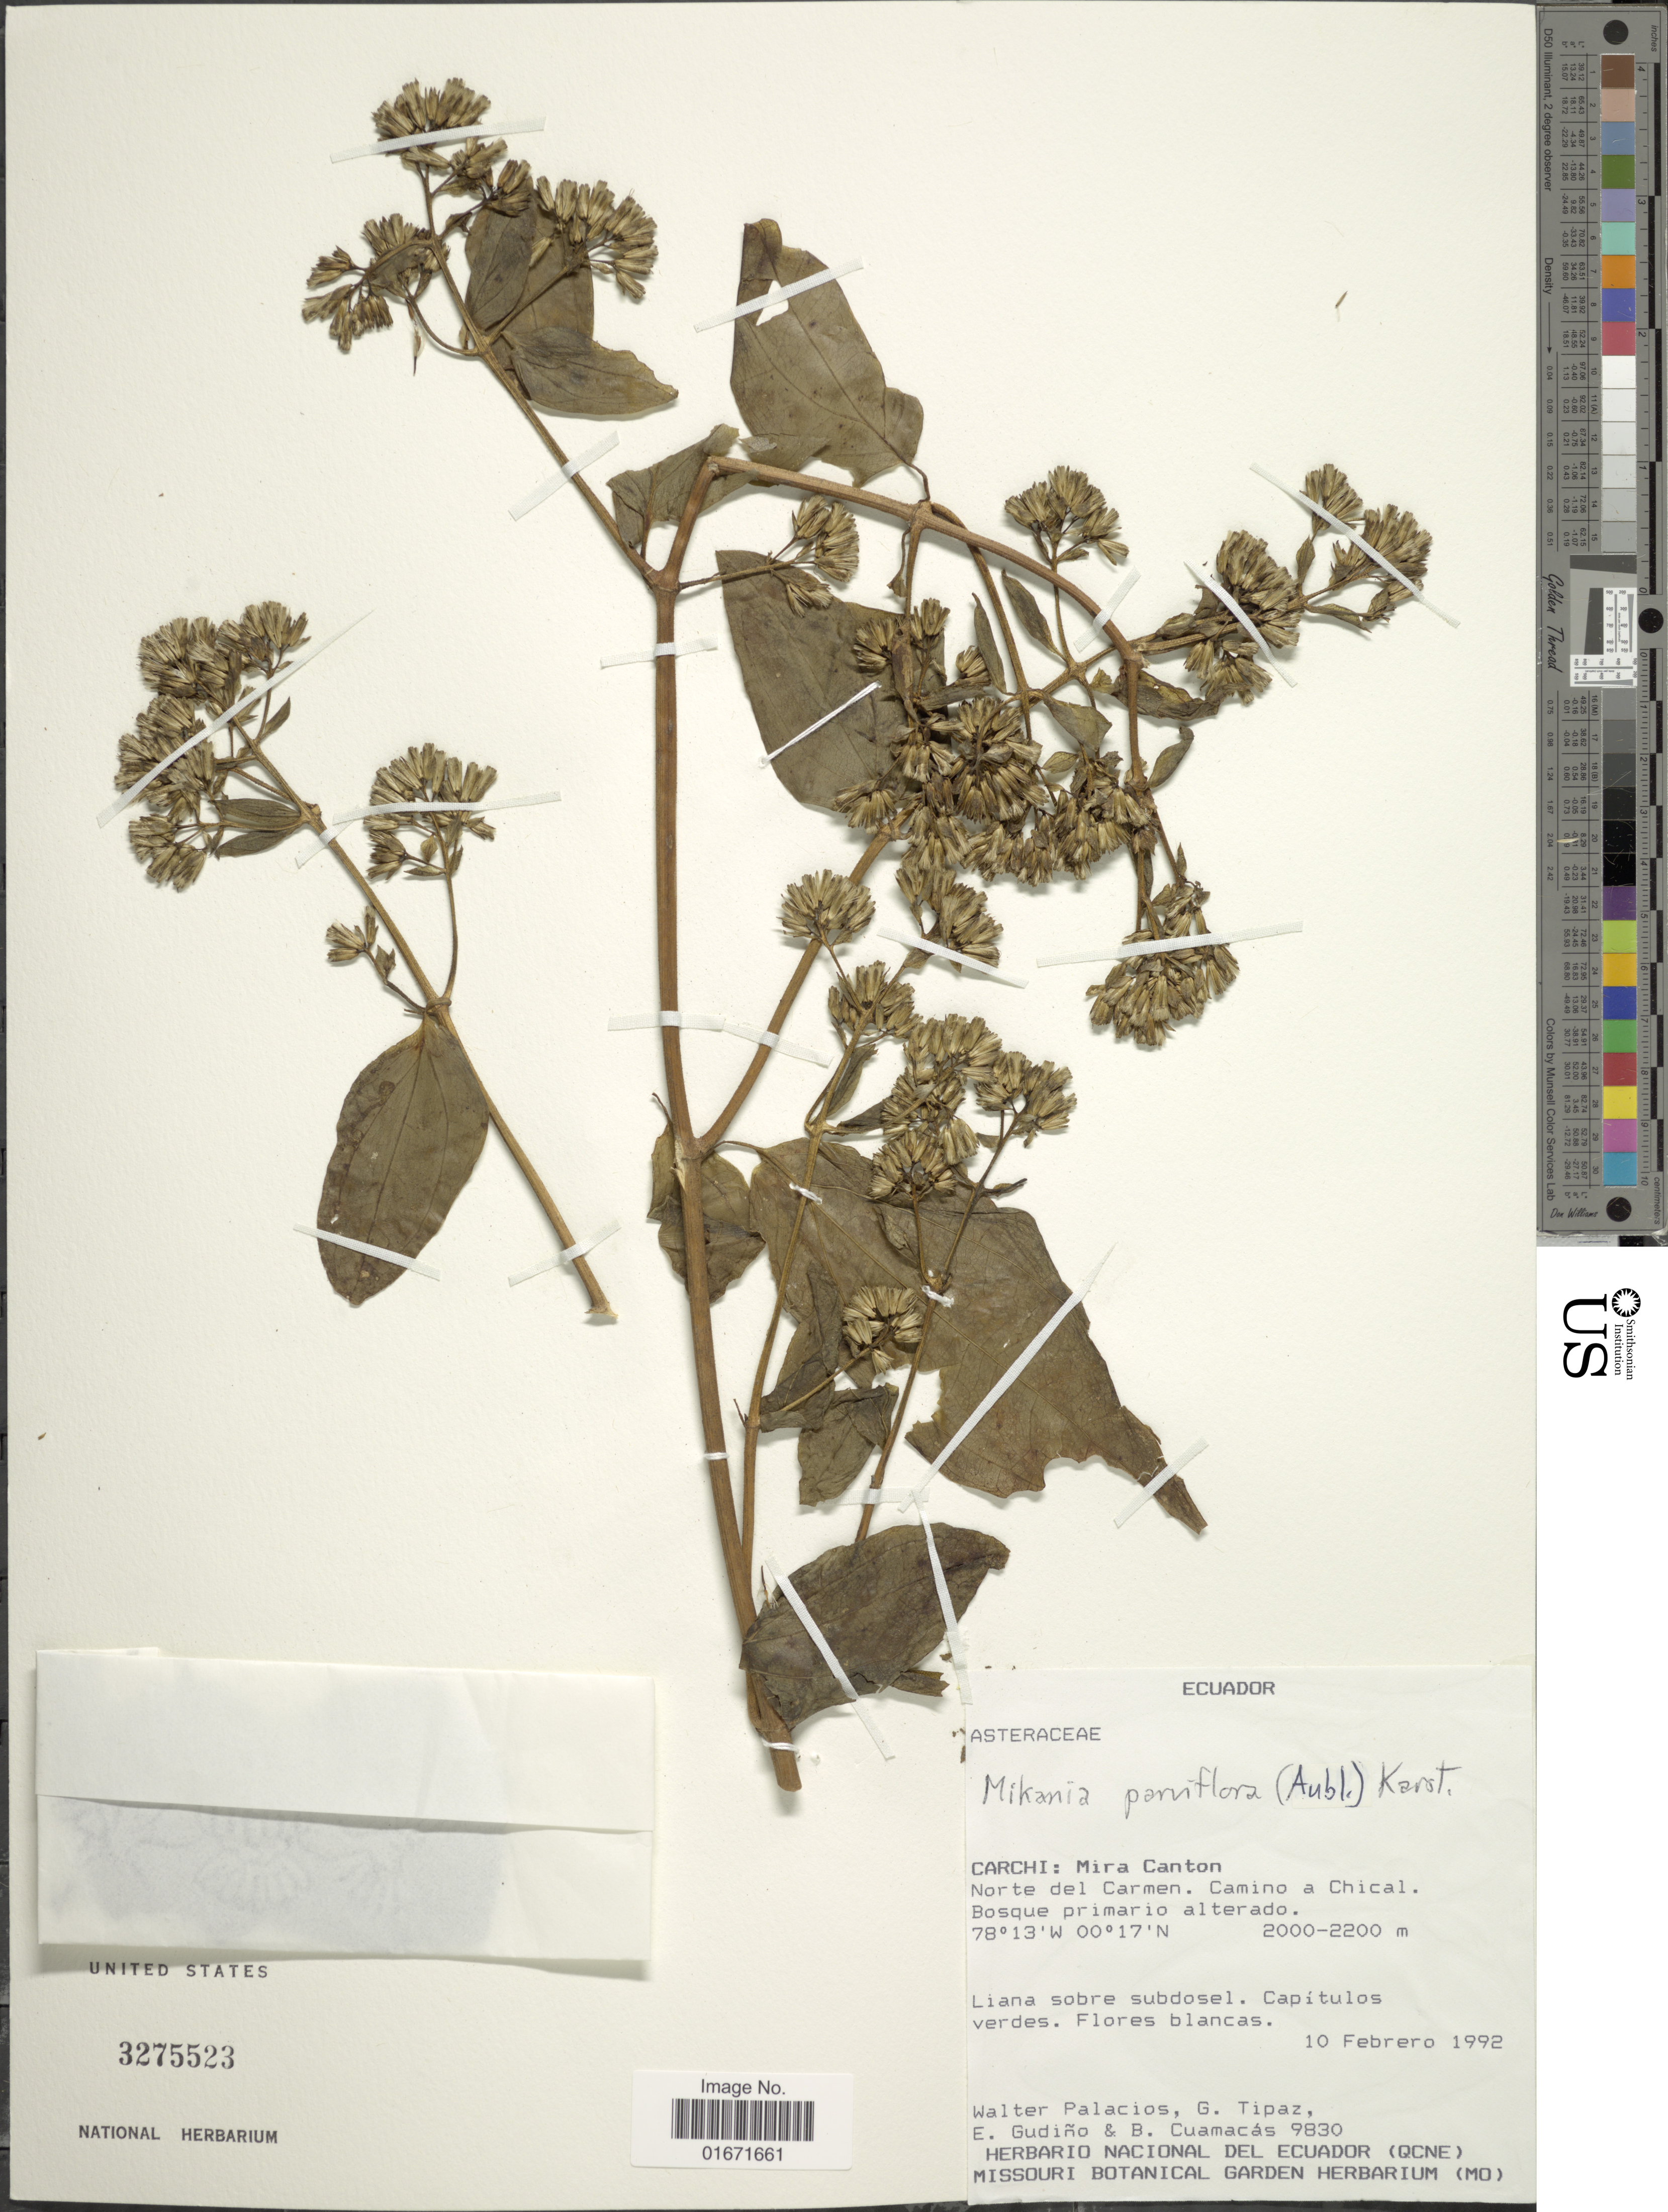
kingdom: Plantae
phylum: Tracheophyta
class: Magnoliopsida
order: Asterales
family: Asteraceae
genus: Mikania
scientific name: Mikania aschersonii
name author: Hieron.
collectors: W. Palacios, G. Tipaz, E. Gudiño & B. Cuamacas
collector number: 9830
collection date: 1992-02-10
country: Ecuador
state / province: Carchi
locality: Carchi: Mira Canton. Norte del Carmen. Camino a Chical. Bosque primario alterado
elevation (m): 2000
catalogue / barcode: US 3275523